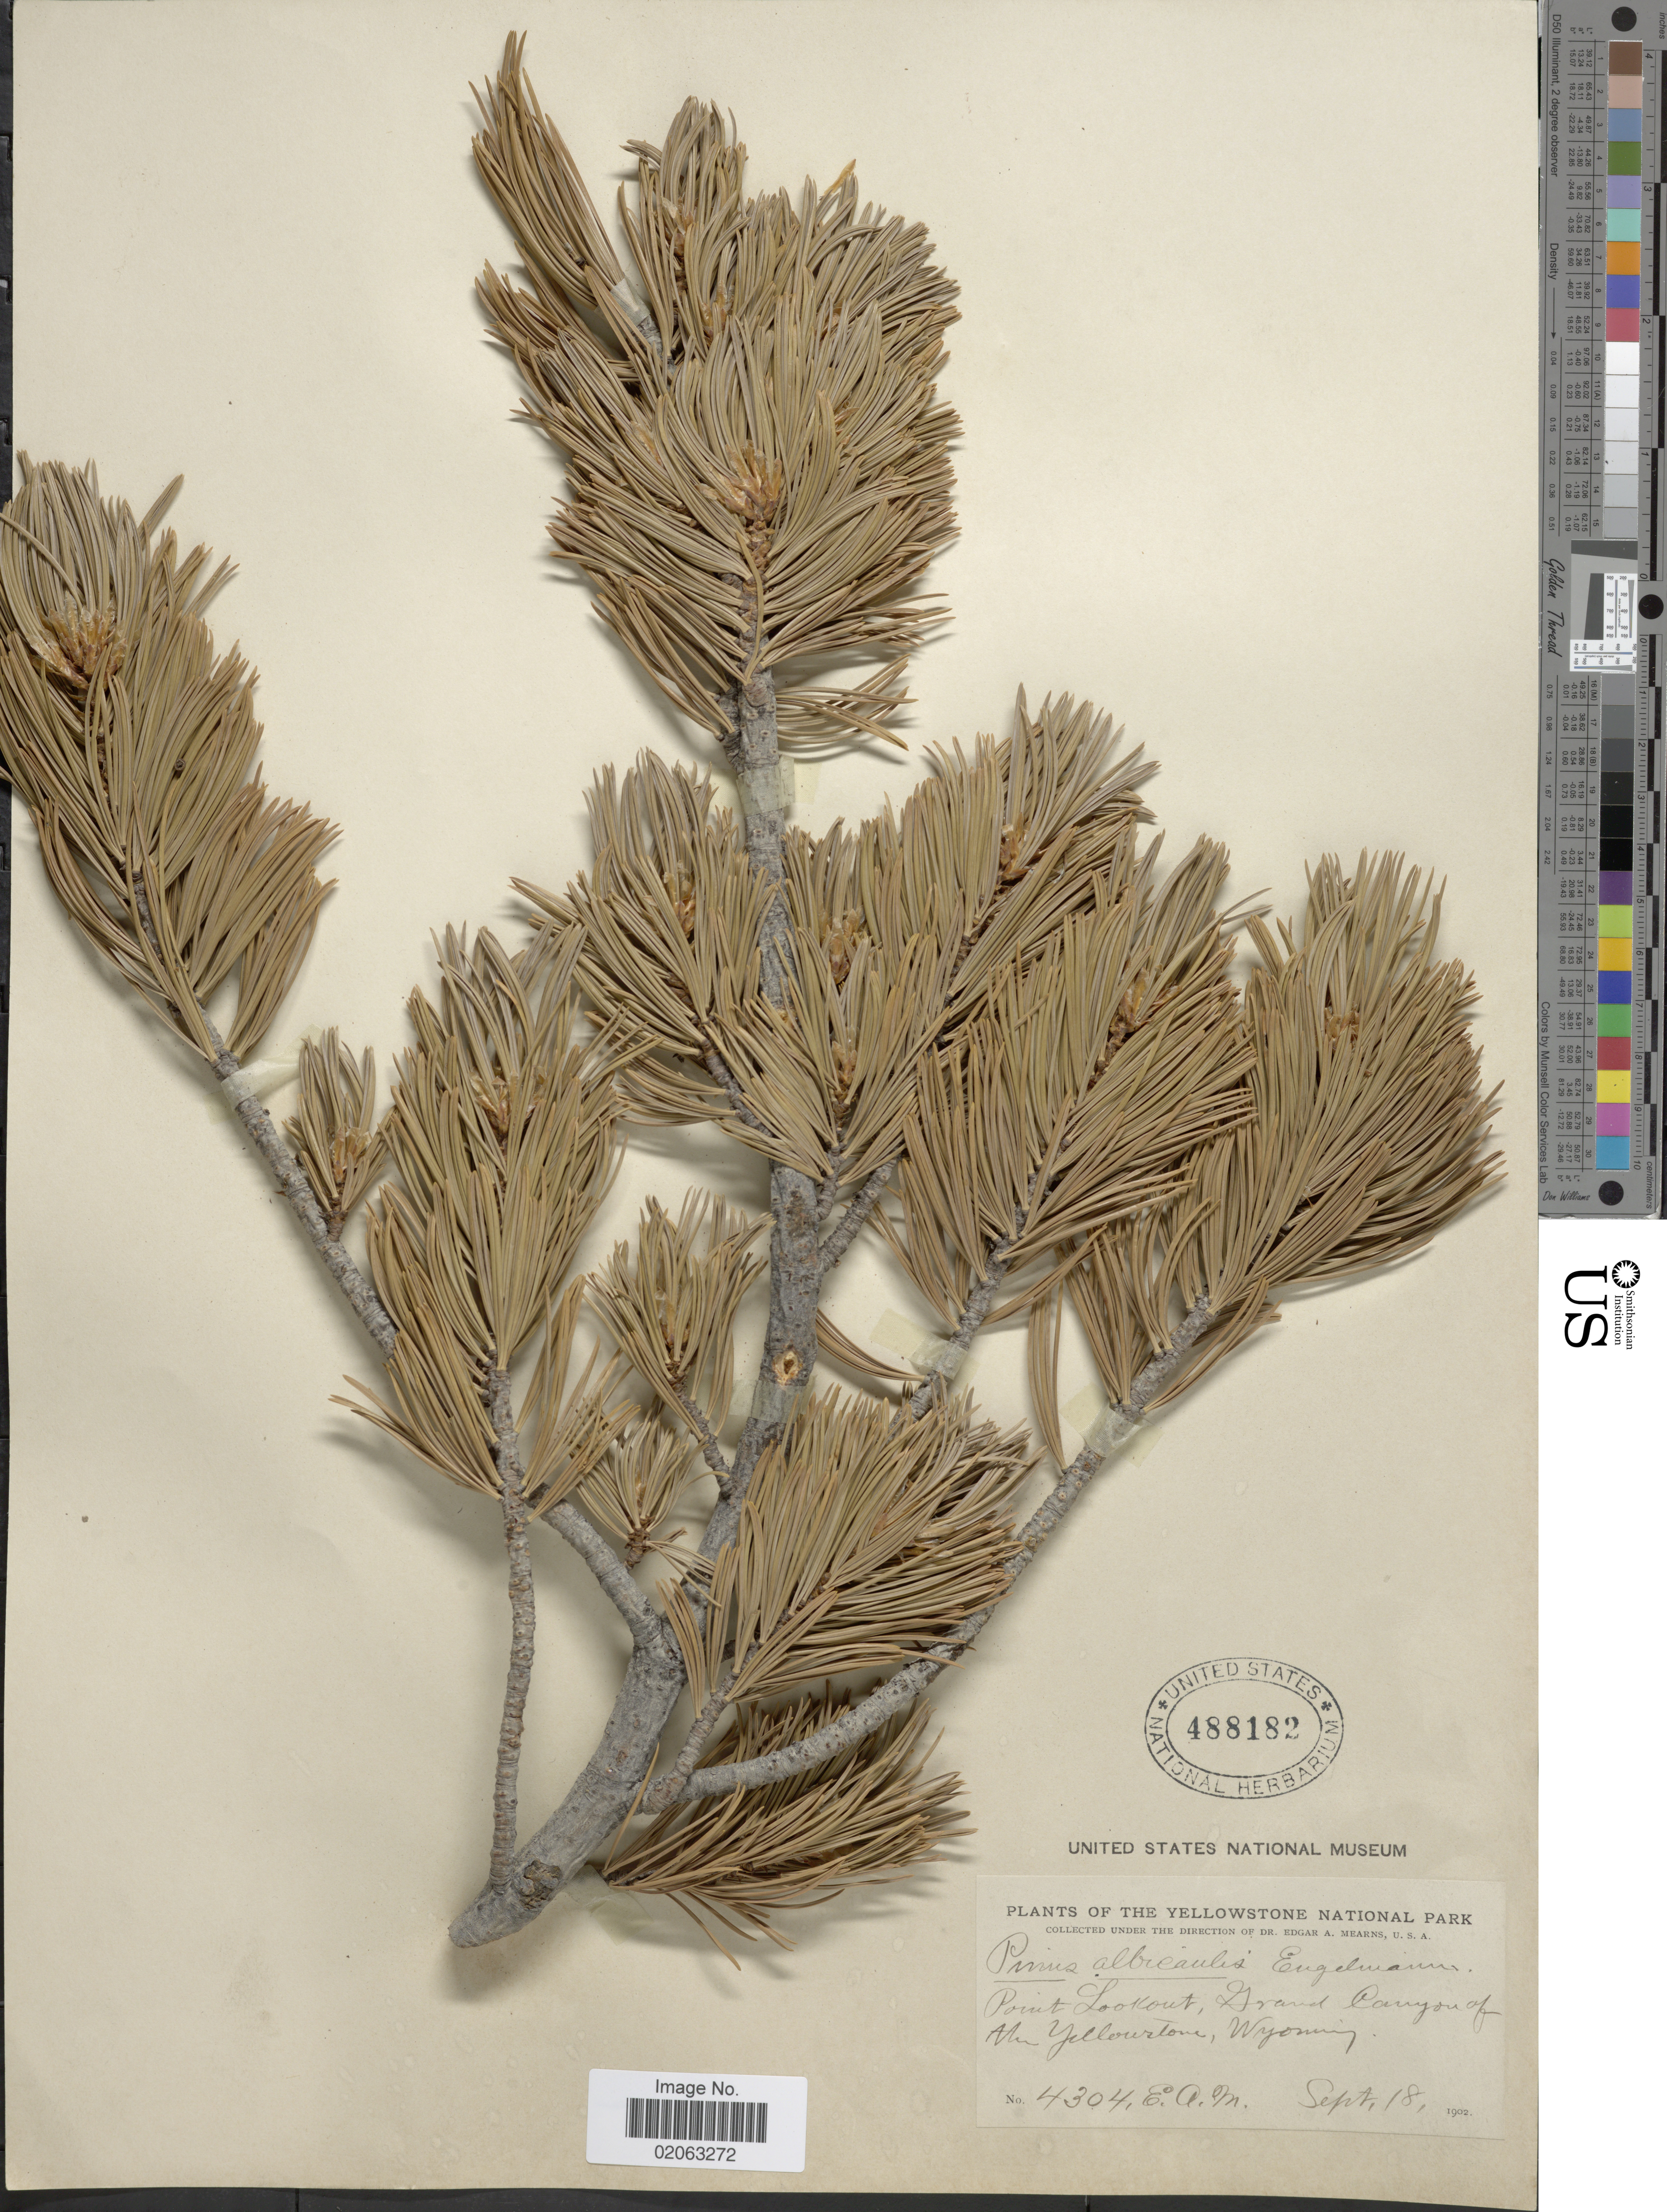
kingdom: Plantae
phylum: Tracheophyta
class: Pinopsida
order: Pinales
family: Pinaceae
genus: Pinus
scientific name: Pinus albicaulis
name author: Engelm.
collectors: E. A. Mearns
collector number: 4304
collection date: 1902-09-18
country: United States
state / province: Wyoming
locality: The Yellowstone National Park, Point Lookout, Grand Canyon of the Yellowstone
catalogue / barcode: US 488182